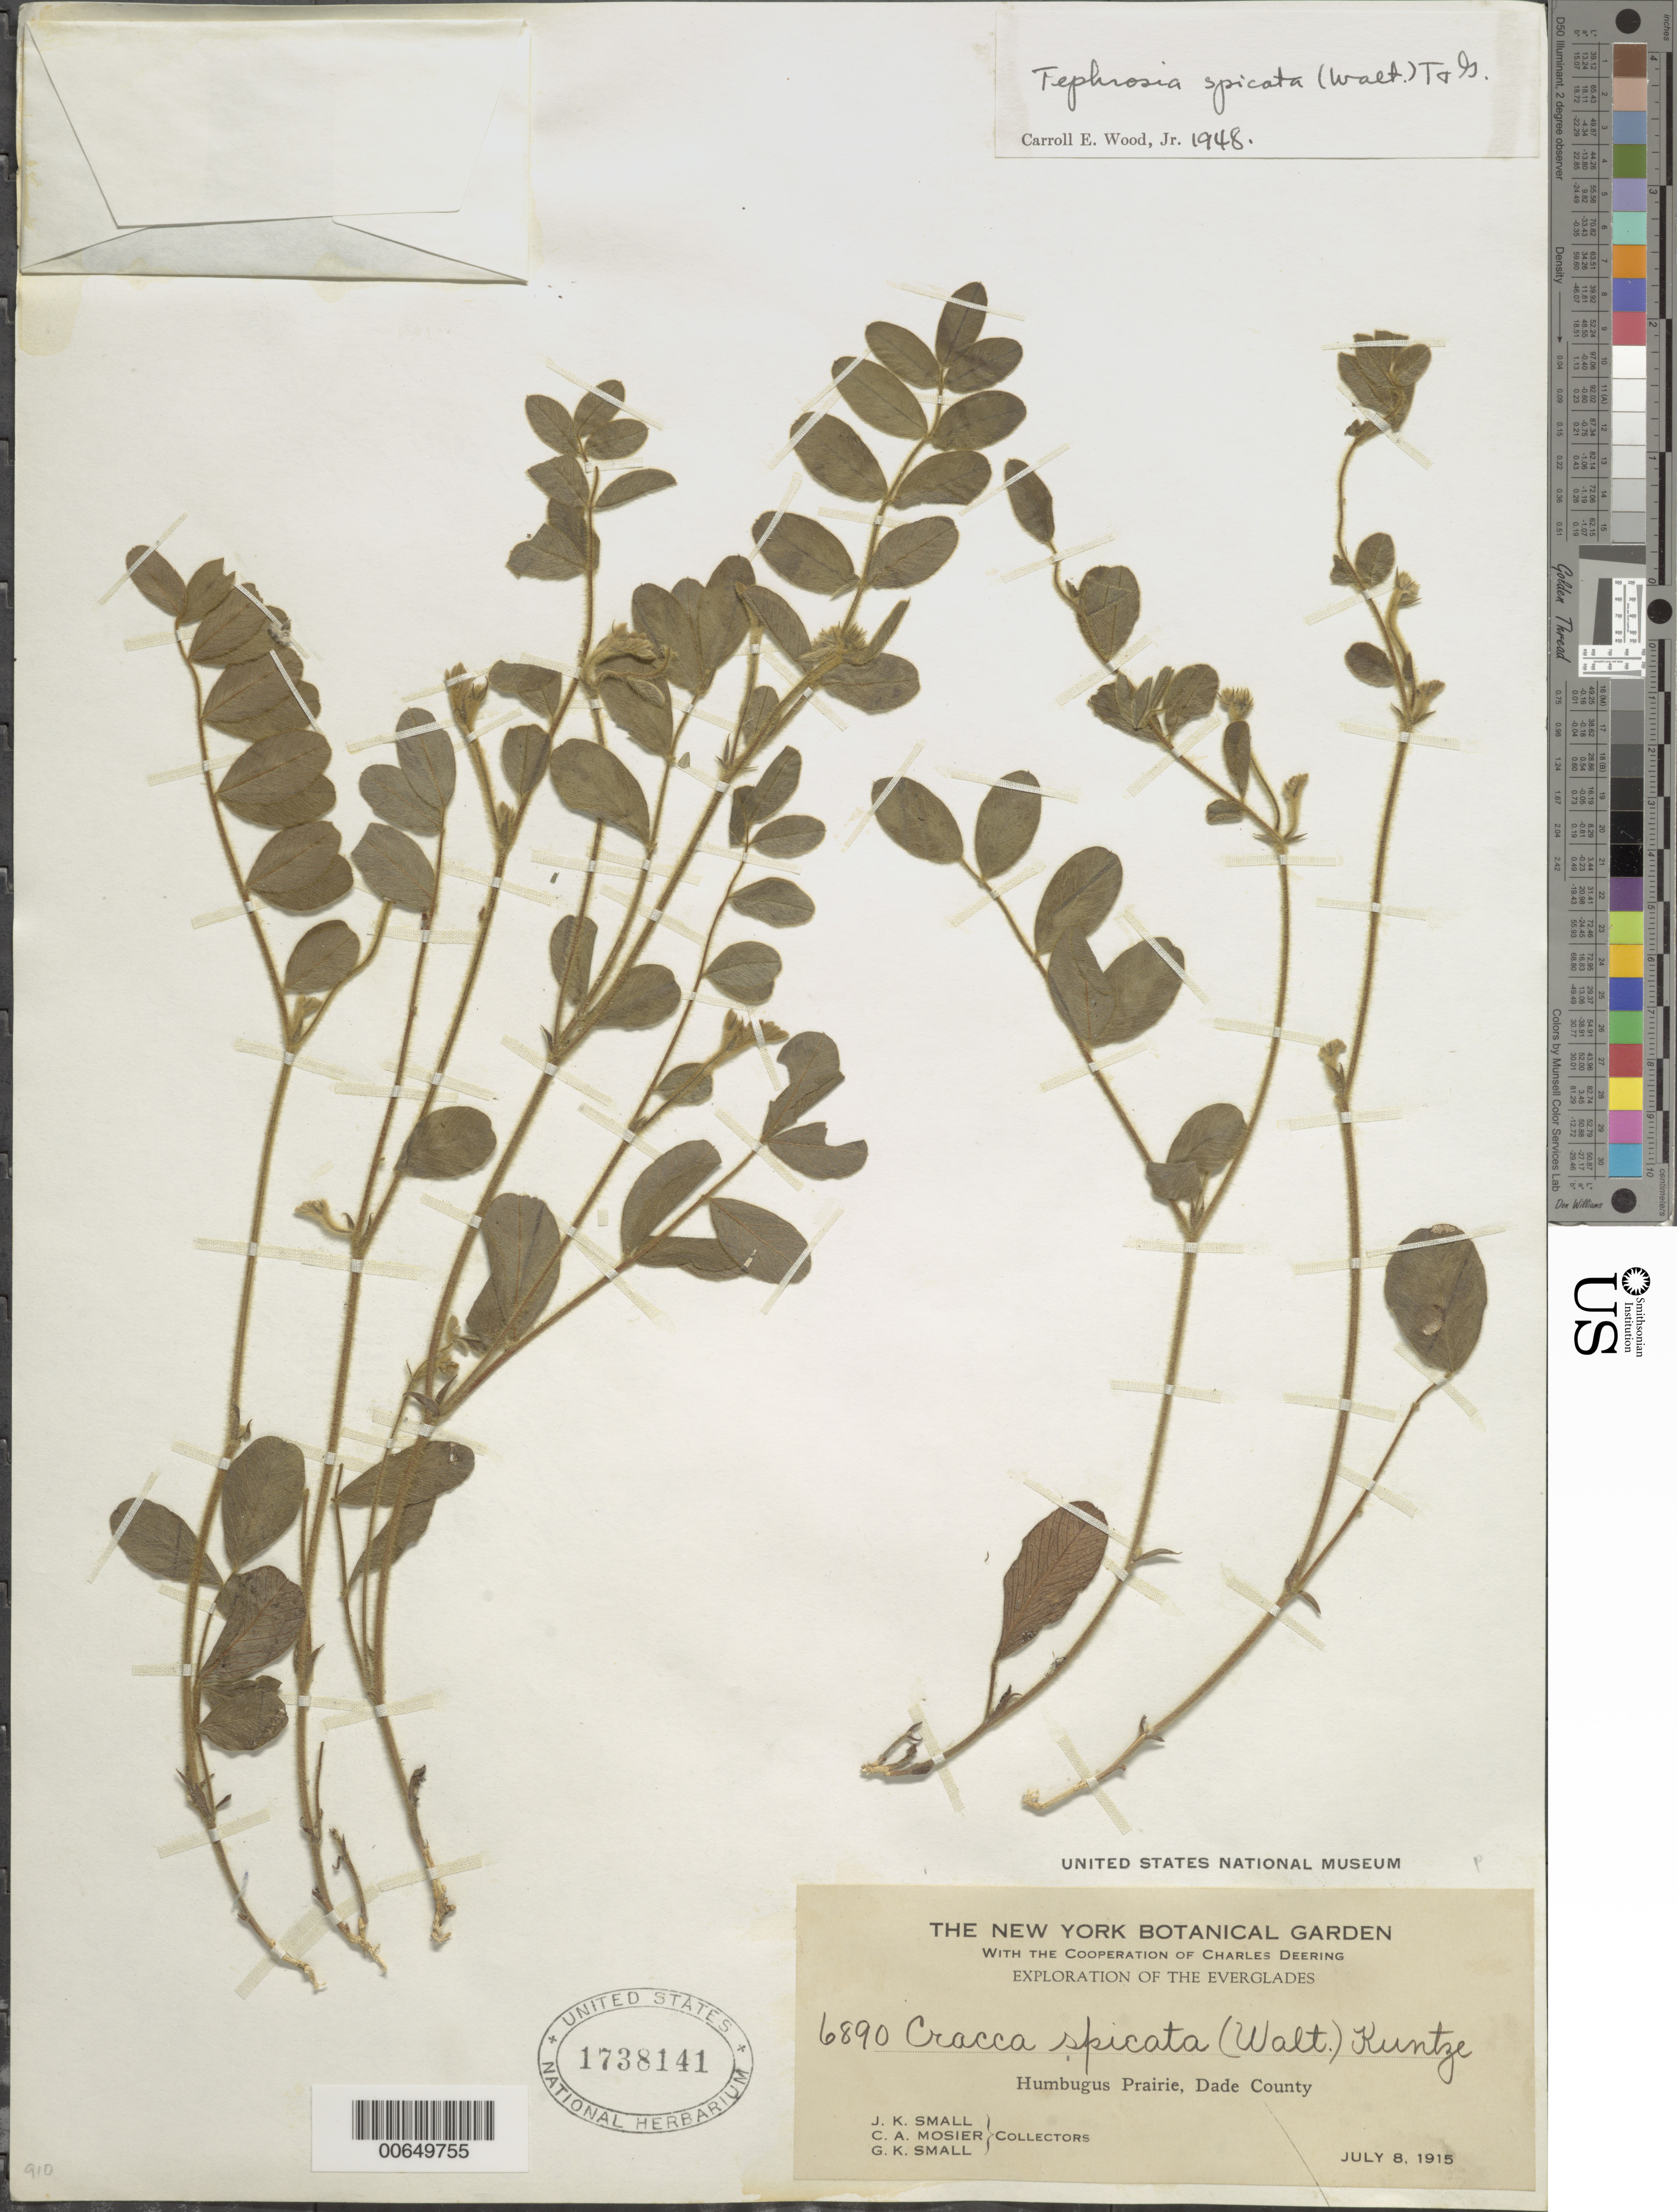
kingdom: Plantae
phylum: Tracheophyta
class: Magnoliopsida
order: Fabales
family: Fabaceae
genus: Tephrosia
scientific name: Tephrosia spicata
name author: (Walter) Torr. & A. Gray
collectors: J. K. Small, C. A. Mosier & G. K. Small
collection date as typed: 08 Jul 1915 or 07 Aug 1915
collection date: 1915-07-08 or 1915-08-07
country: United States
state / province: Florida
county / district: Dade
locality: Humbugus Prairie.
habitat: Prairie.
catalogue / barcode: US 1738141